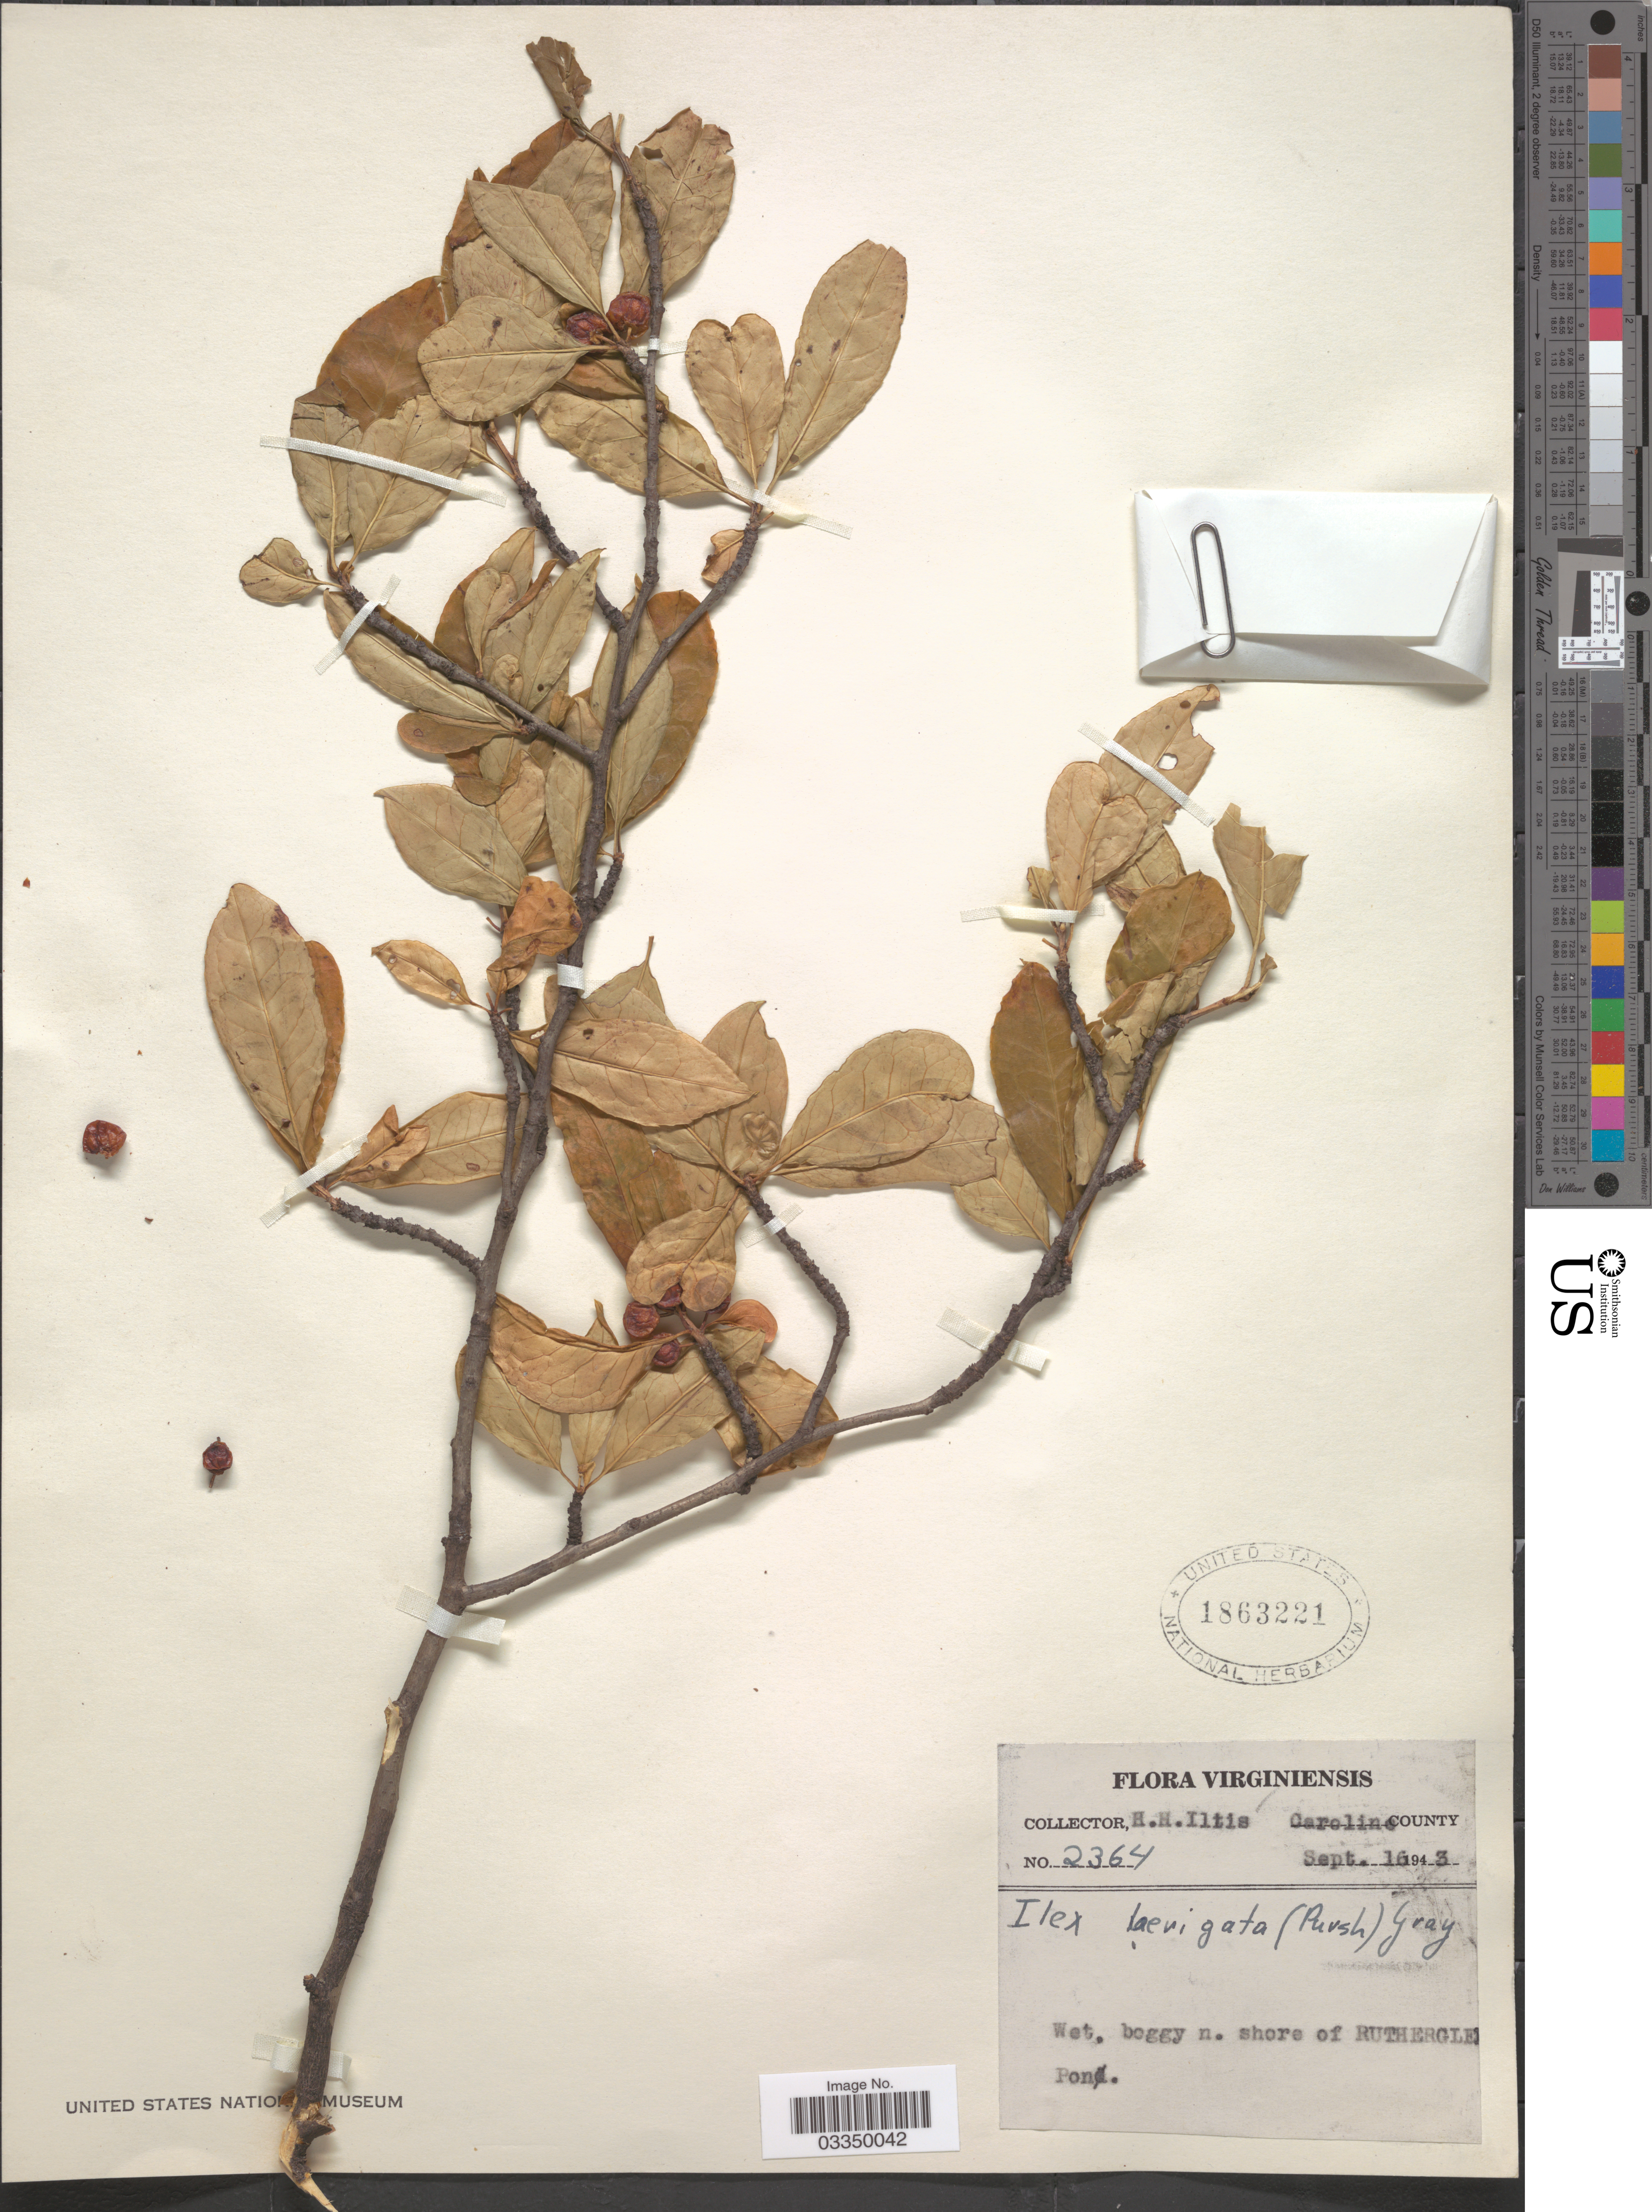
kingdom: Plantae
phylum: Tracheophyta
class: Magnoliopsida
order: Aquifoliales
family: Aquifoliaceae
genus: Ilex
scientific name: Ilex laevigata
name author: (Pursh) A. Gray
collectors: H. H. Iltis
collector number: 2364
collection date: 1943-09-16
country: United States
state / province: Virginia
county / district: Caroline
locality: Virginiensis. Carolina County. Boggy n. shore of Rutherglen Pond.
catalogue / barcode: US 1863221